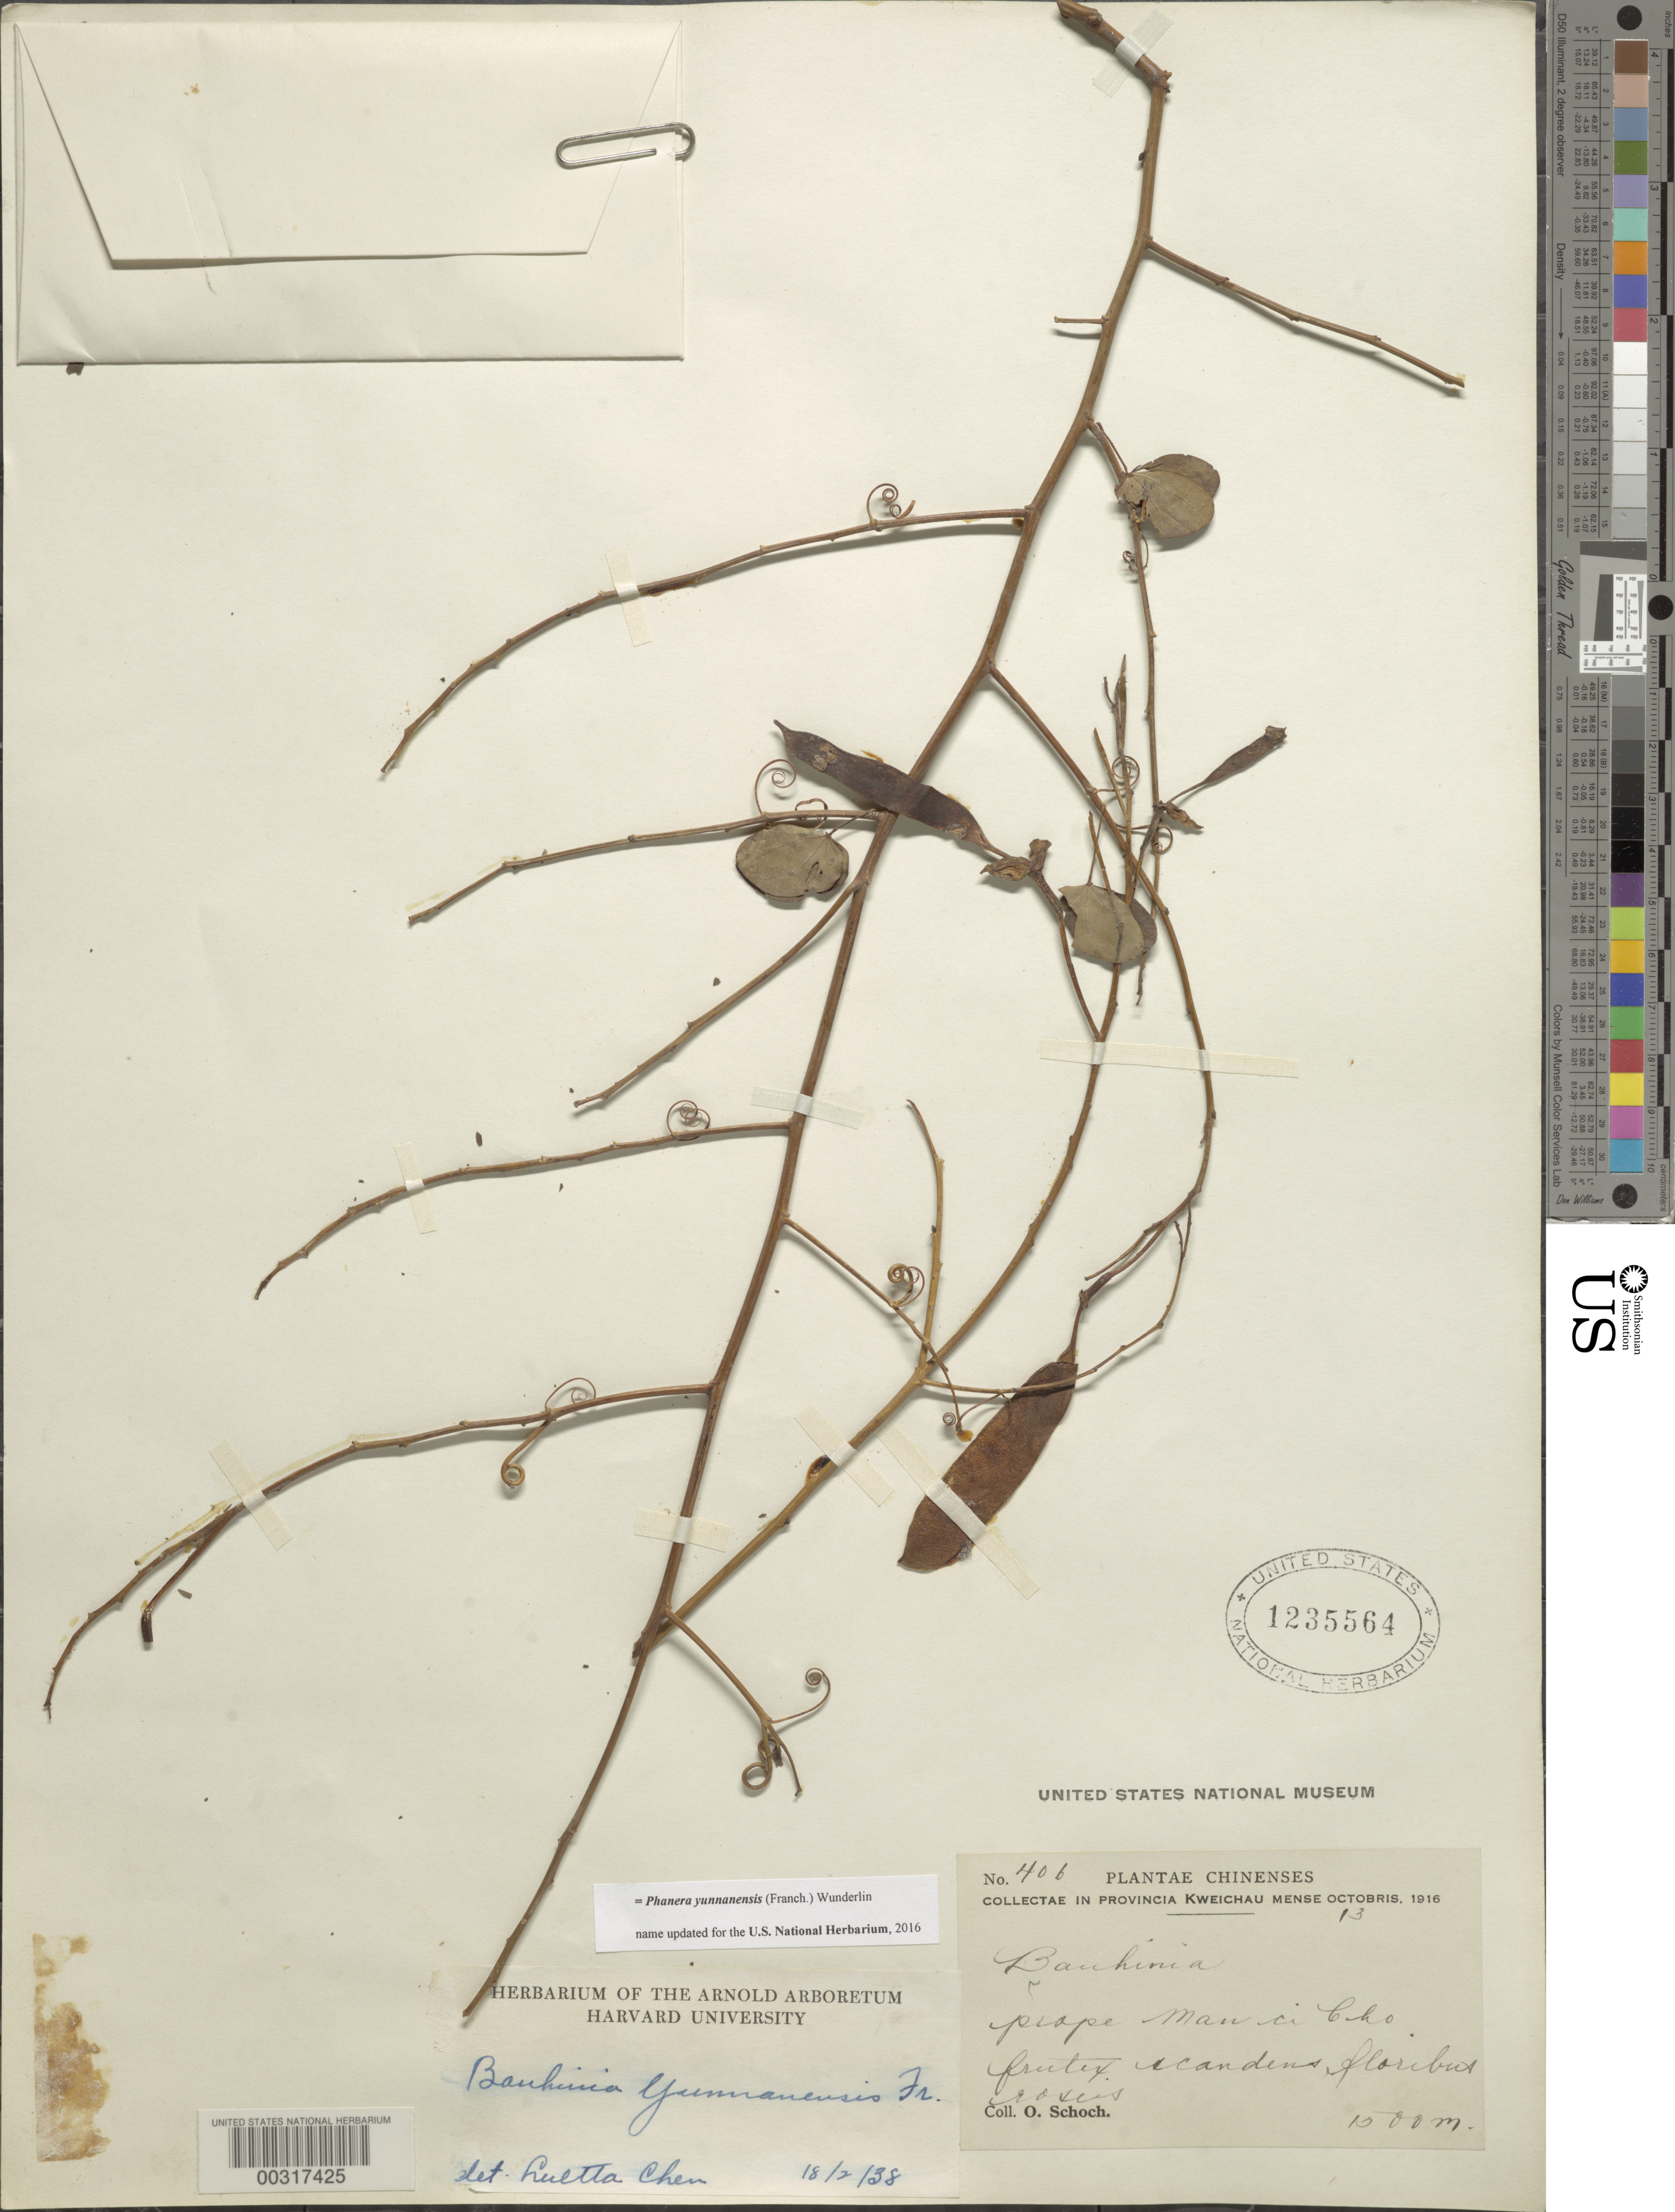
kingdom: Plantae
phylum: Tracheophyta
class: Magnoliopsida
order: Fabales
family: Fabaceae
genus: Phanera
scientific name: Phanera yunnanensis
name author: (Franch.) Wunderlin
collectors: O. Schoch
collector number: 406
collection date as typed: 13 Oct 1916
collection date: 1916-10-13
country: China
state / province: Guizhou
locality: Near mau ci cho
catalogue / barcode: US 1235564